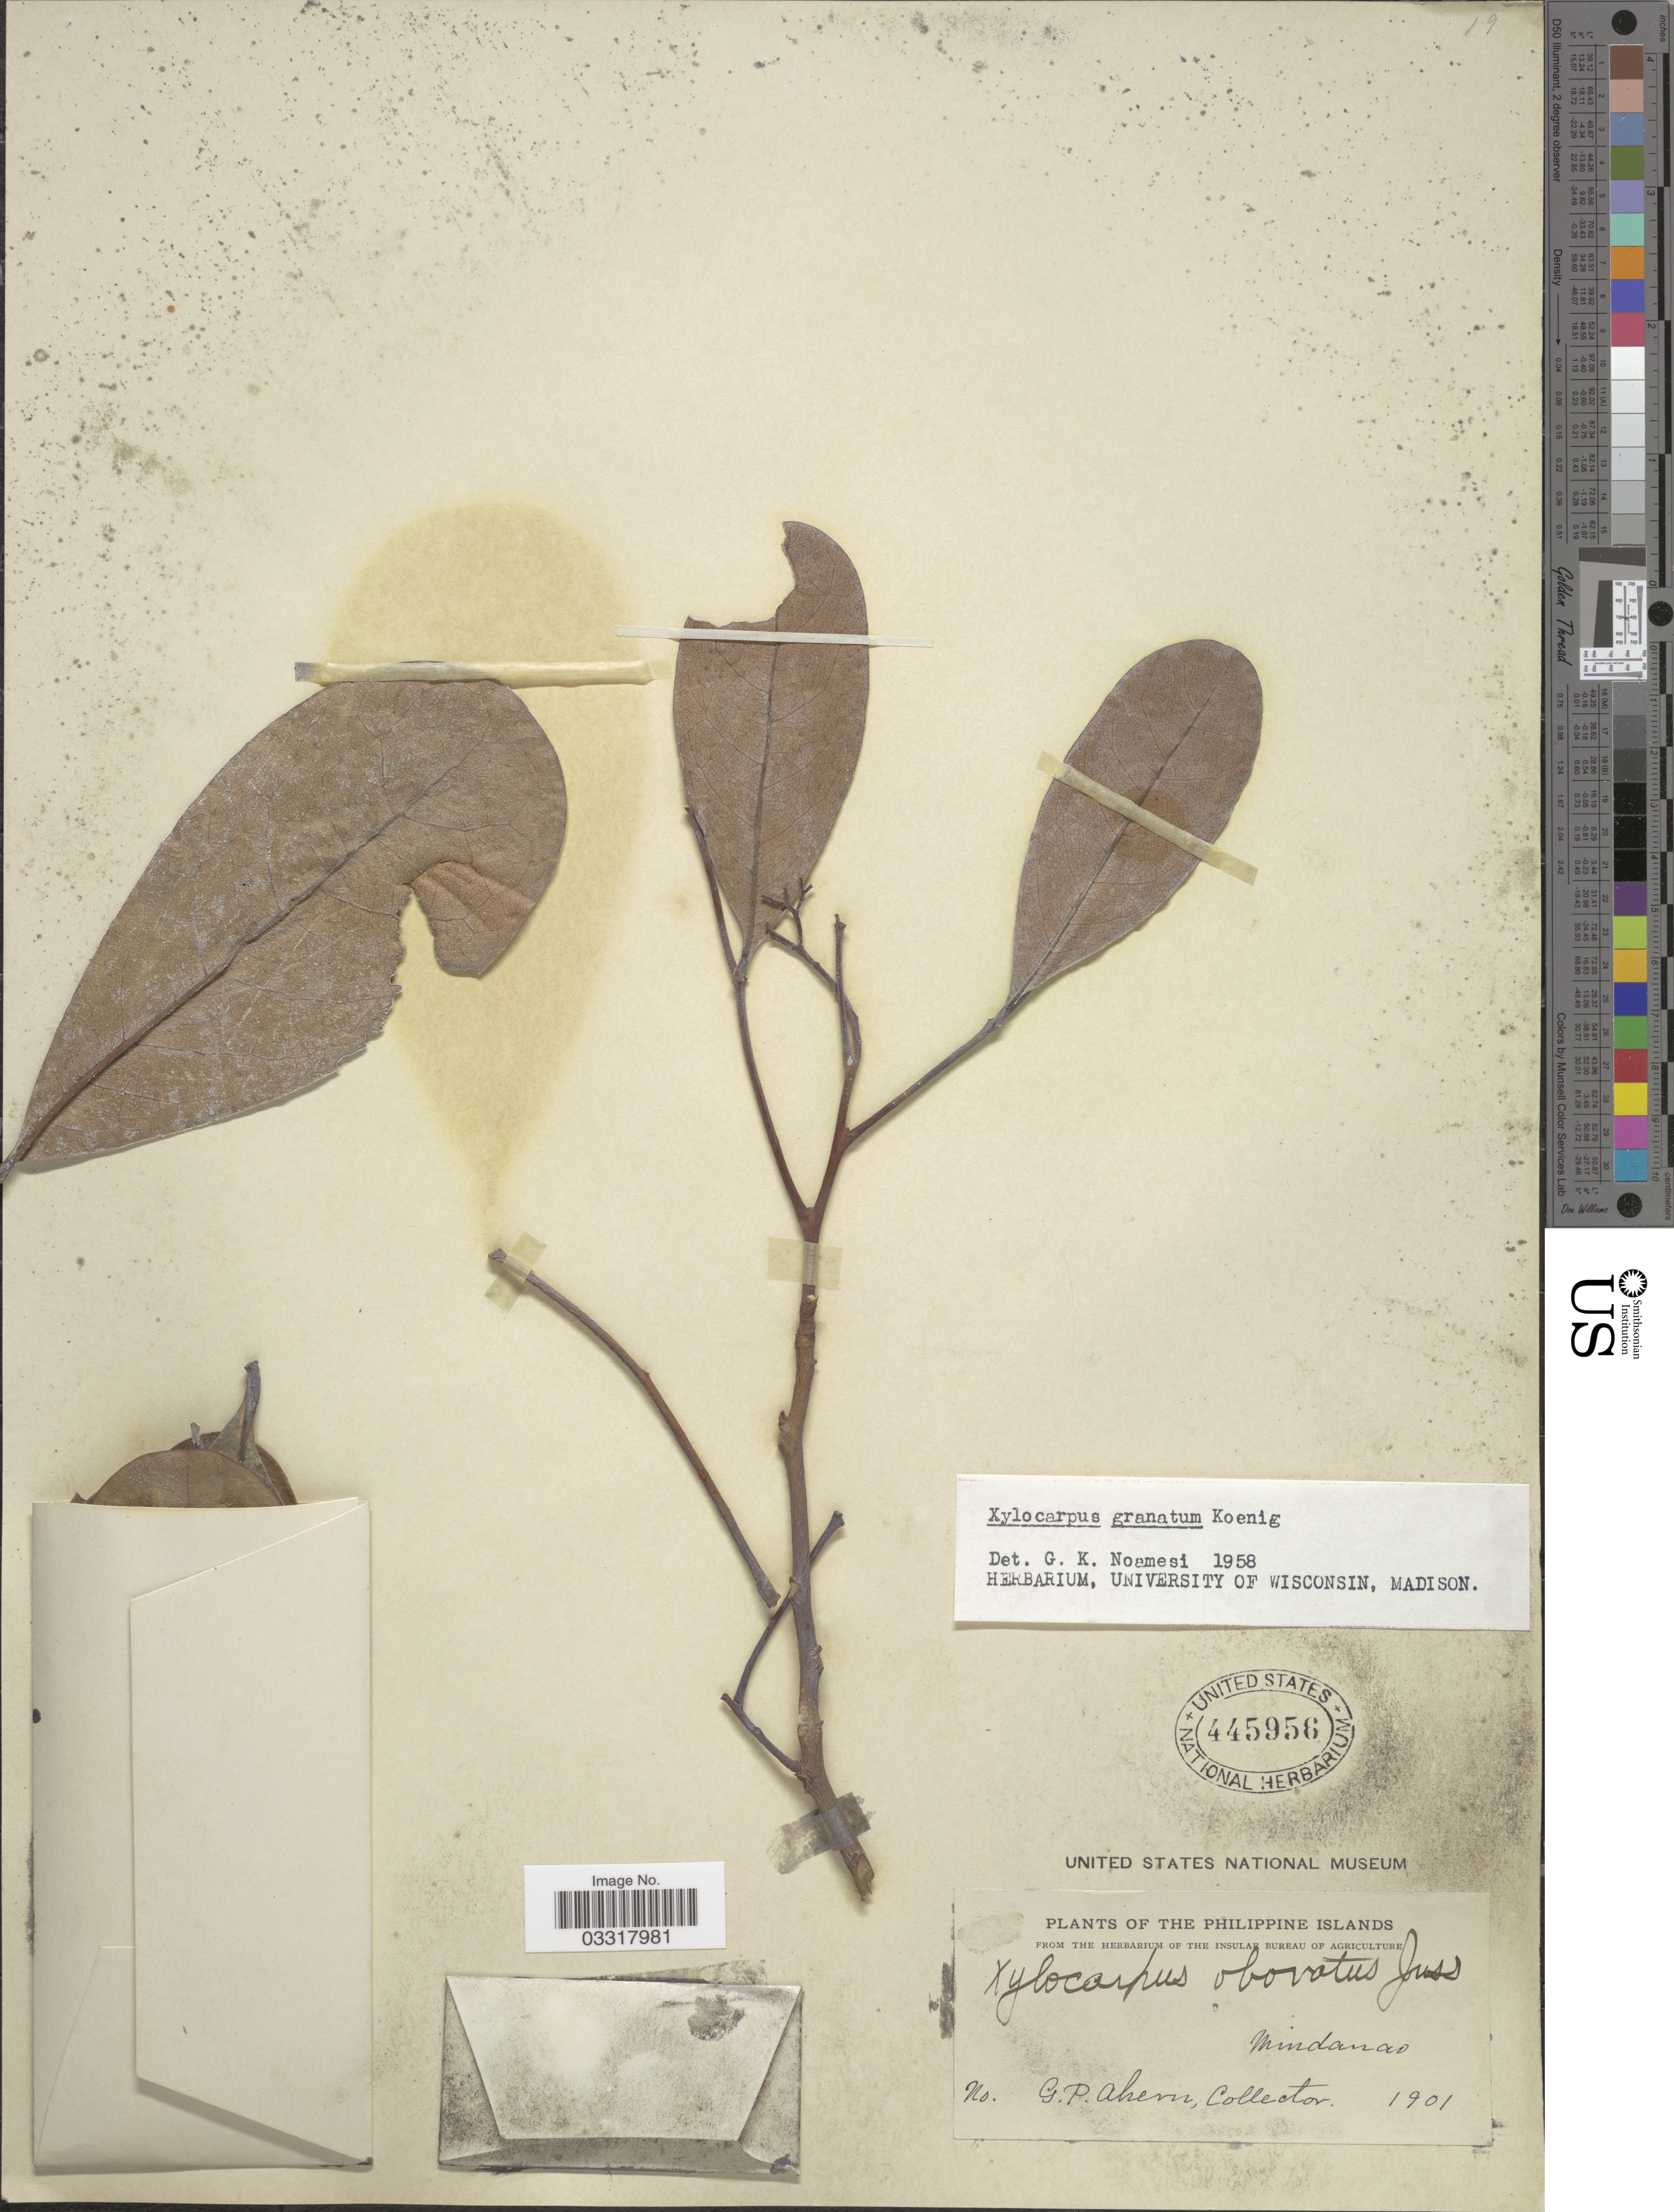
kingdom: Plantae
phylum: Tracheophyta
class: Magnoliopsida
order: Sapindales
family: Meliaceae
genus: Xylocarpus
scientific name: Xylocarpus granatum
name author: J. Koenig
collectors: G. Ahern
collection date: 1901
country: Philippines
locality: The Philippine Islands. Mindanao.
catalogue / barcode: US 445956